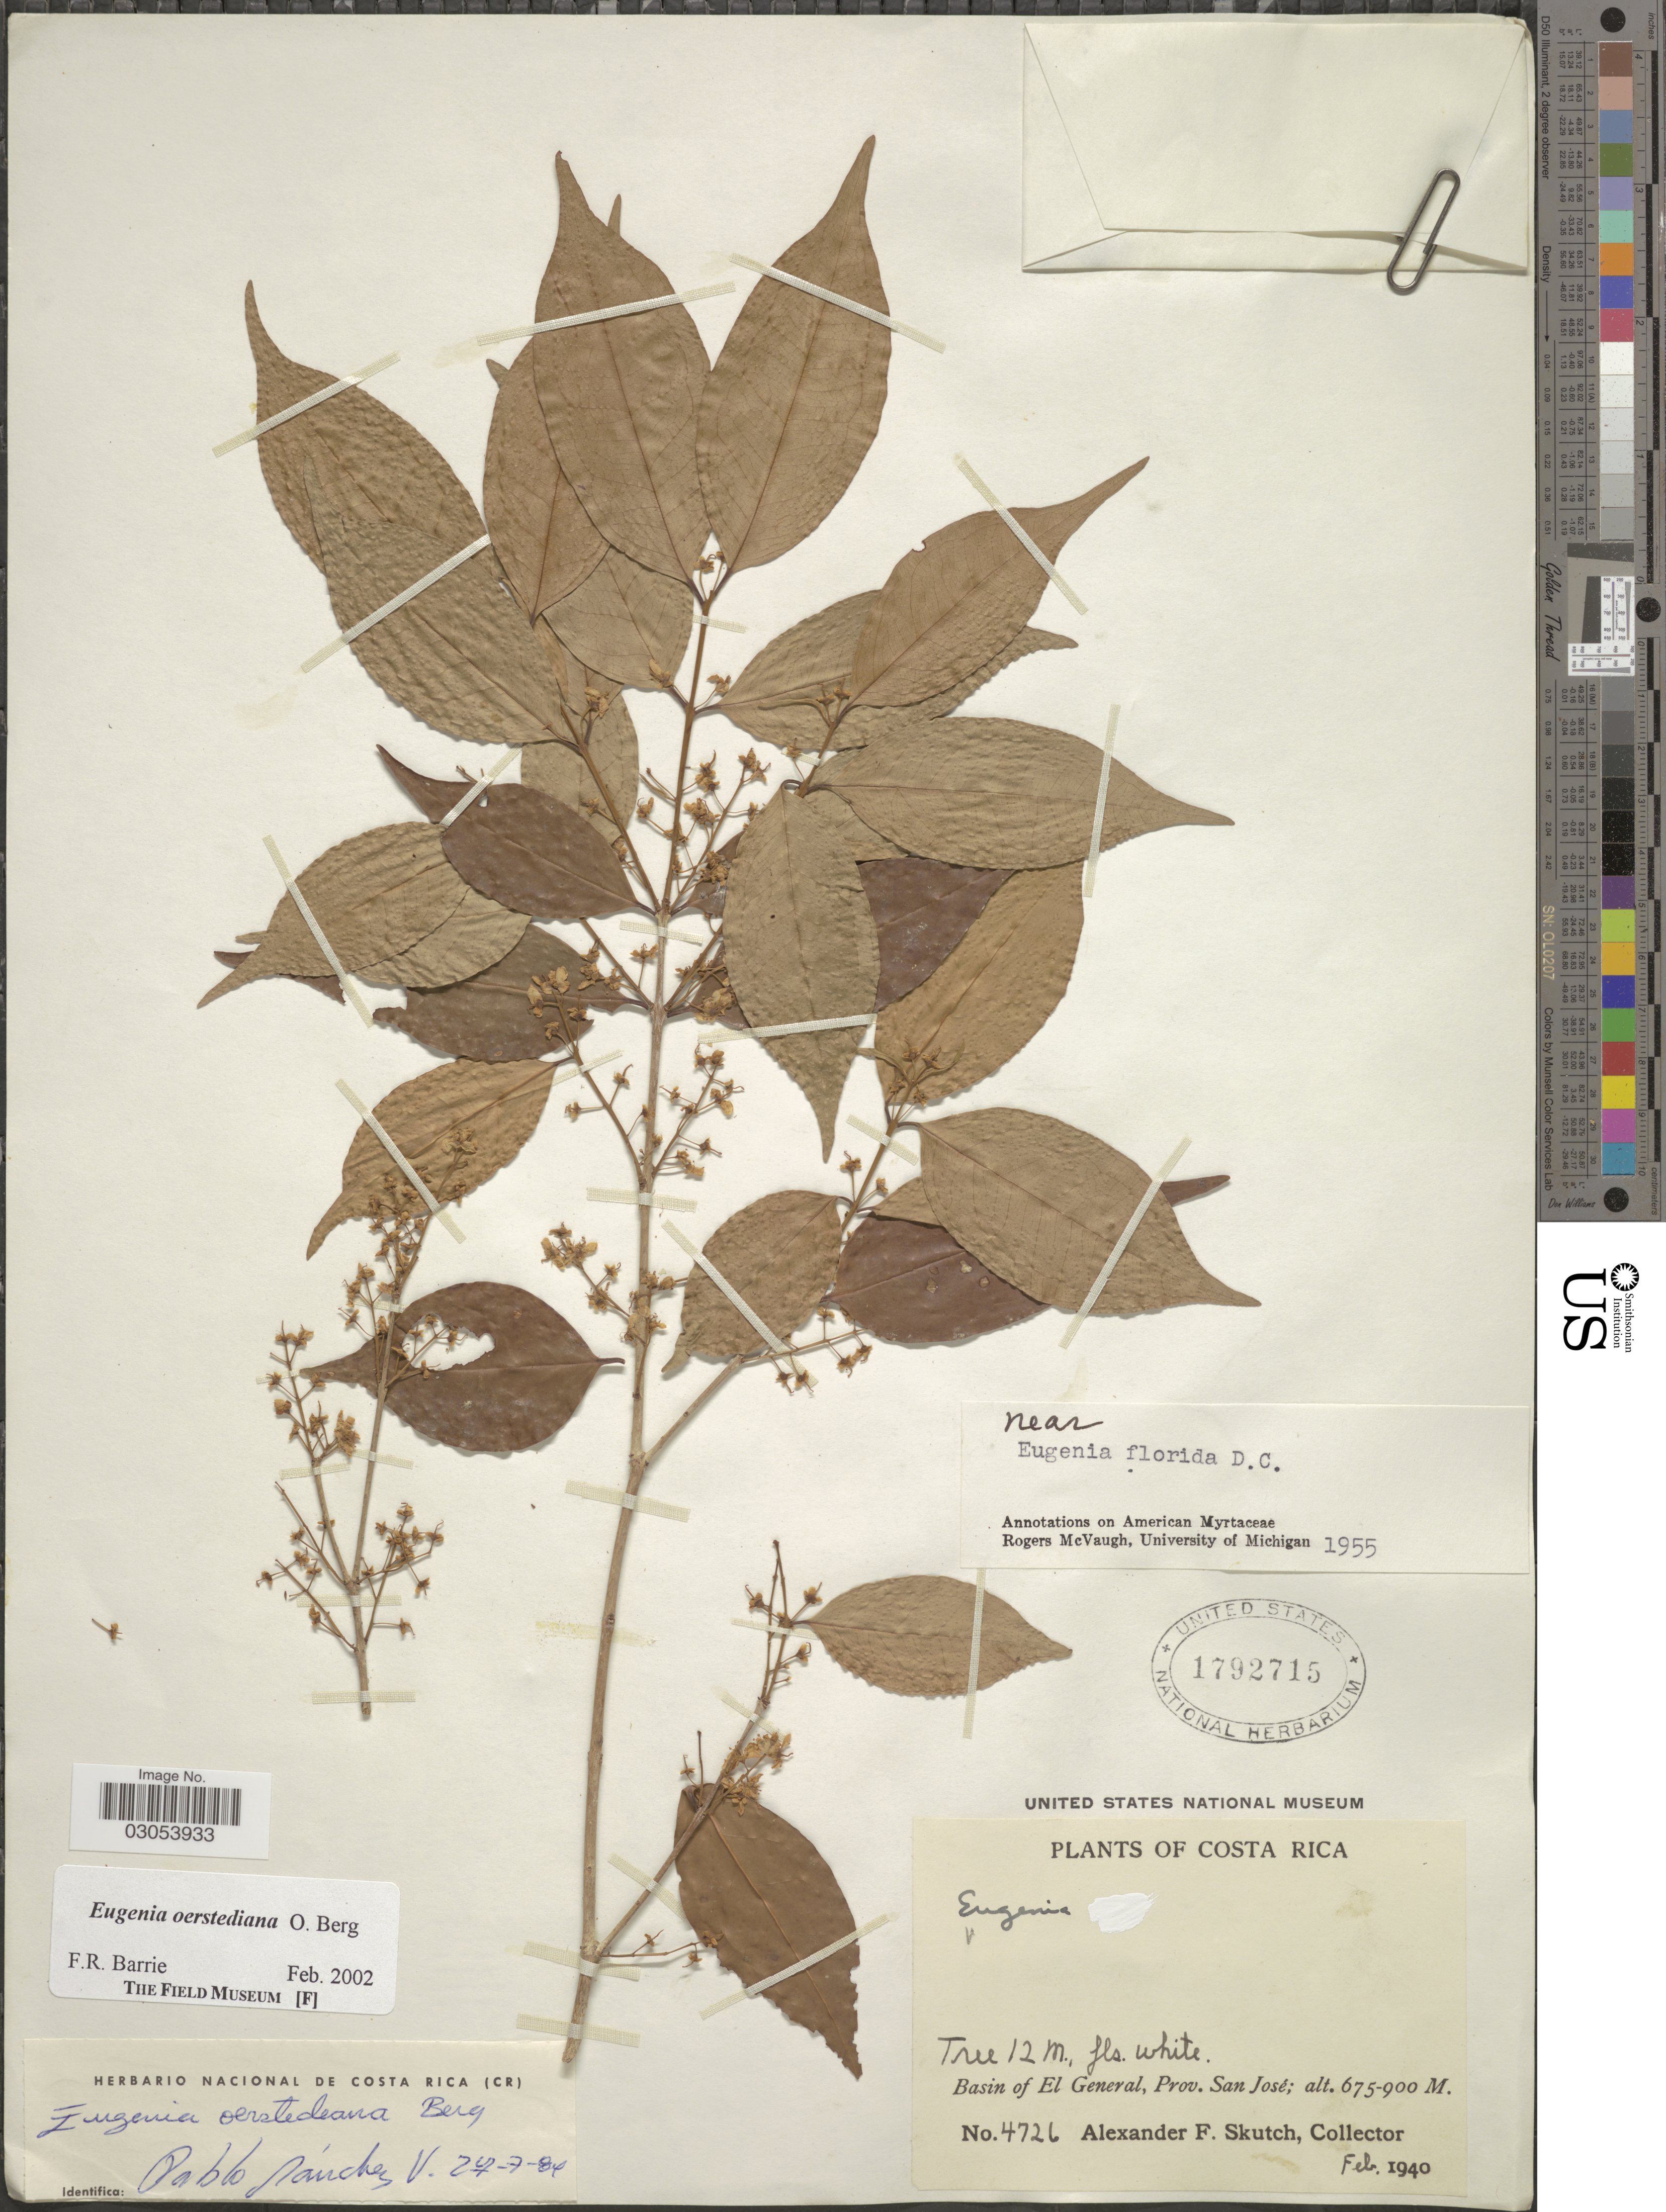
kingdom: Plantae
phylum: Tracheophyta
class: Magnoliopsida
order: Myrtales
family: Myrtaceae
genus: Eugenia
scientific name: Eugenia oerstediana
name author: O. Berg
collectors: A. F. Skutch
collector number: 4726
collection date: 1940-02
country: Costa Rica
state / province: San José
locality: Basin of El General.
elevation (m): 675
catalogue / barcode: US 1792715